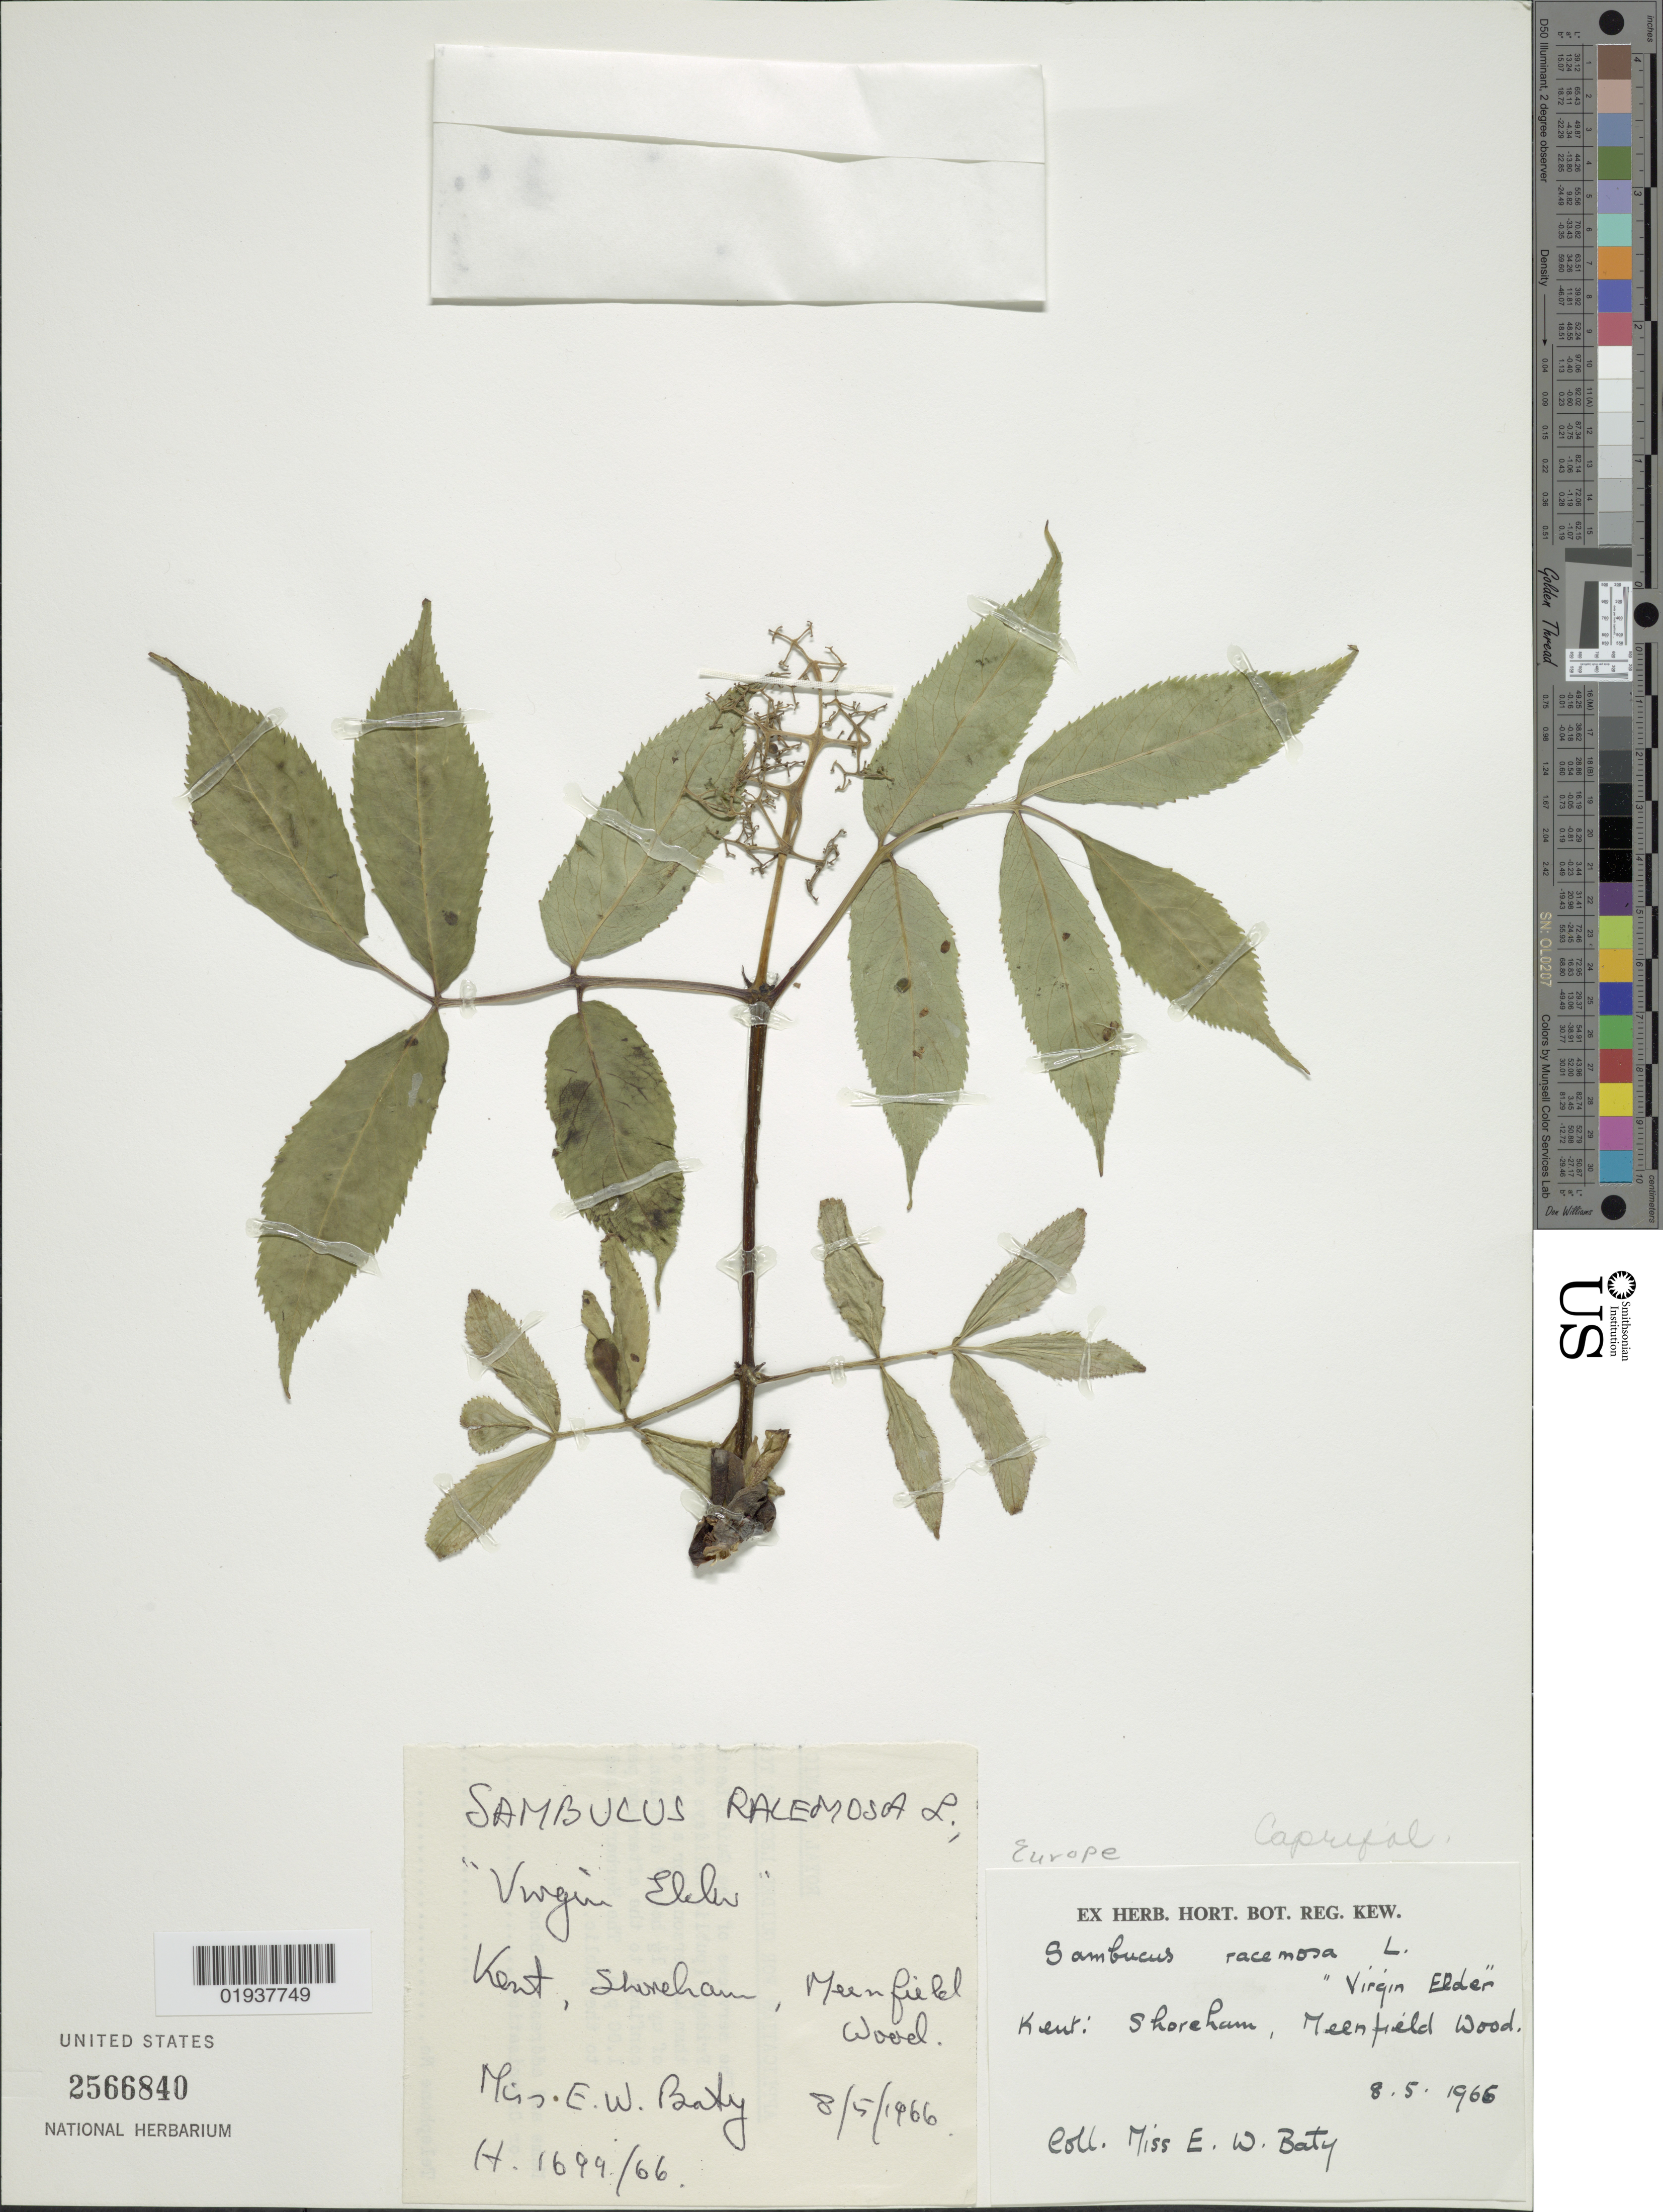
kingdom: Plantae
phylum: Tracheophyta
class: Magnoliopsida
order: Dipsacales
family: Viburnaceae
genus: Sambucus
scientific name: Sambucus racemosa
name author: L.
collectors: E. Baty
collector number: H1699/66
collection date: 1966-05-08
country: United Kingdom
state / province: England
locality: Kent: Shoreham, Meenfield Wood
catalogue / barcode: US 2566840